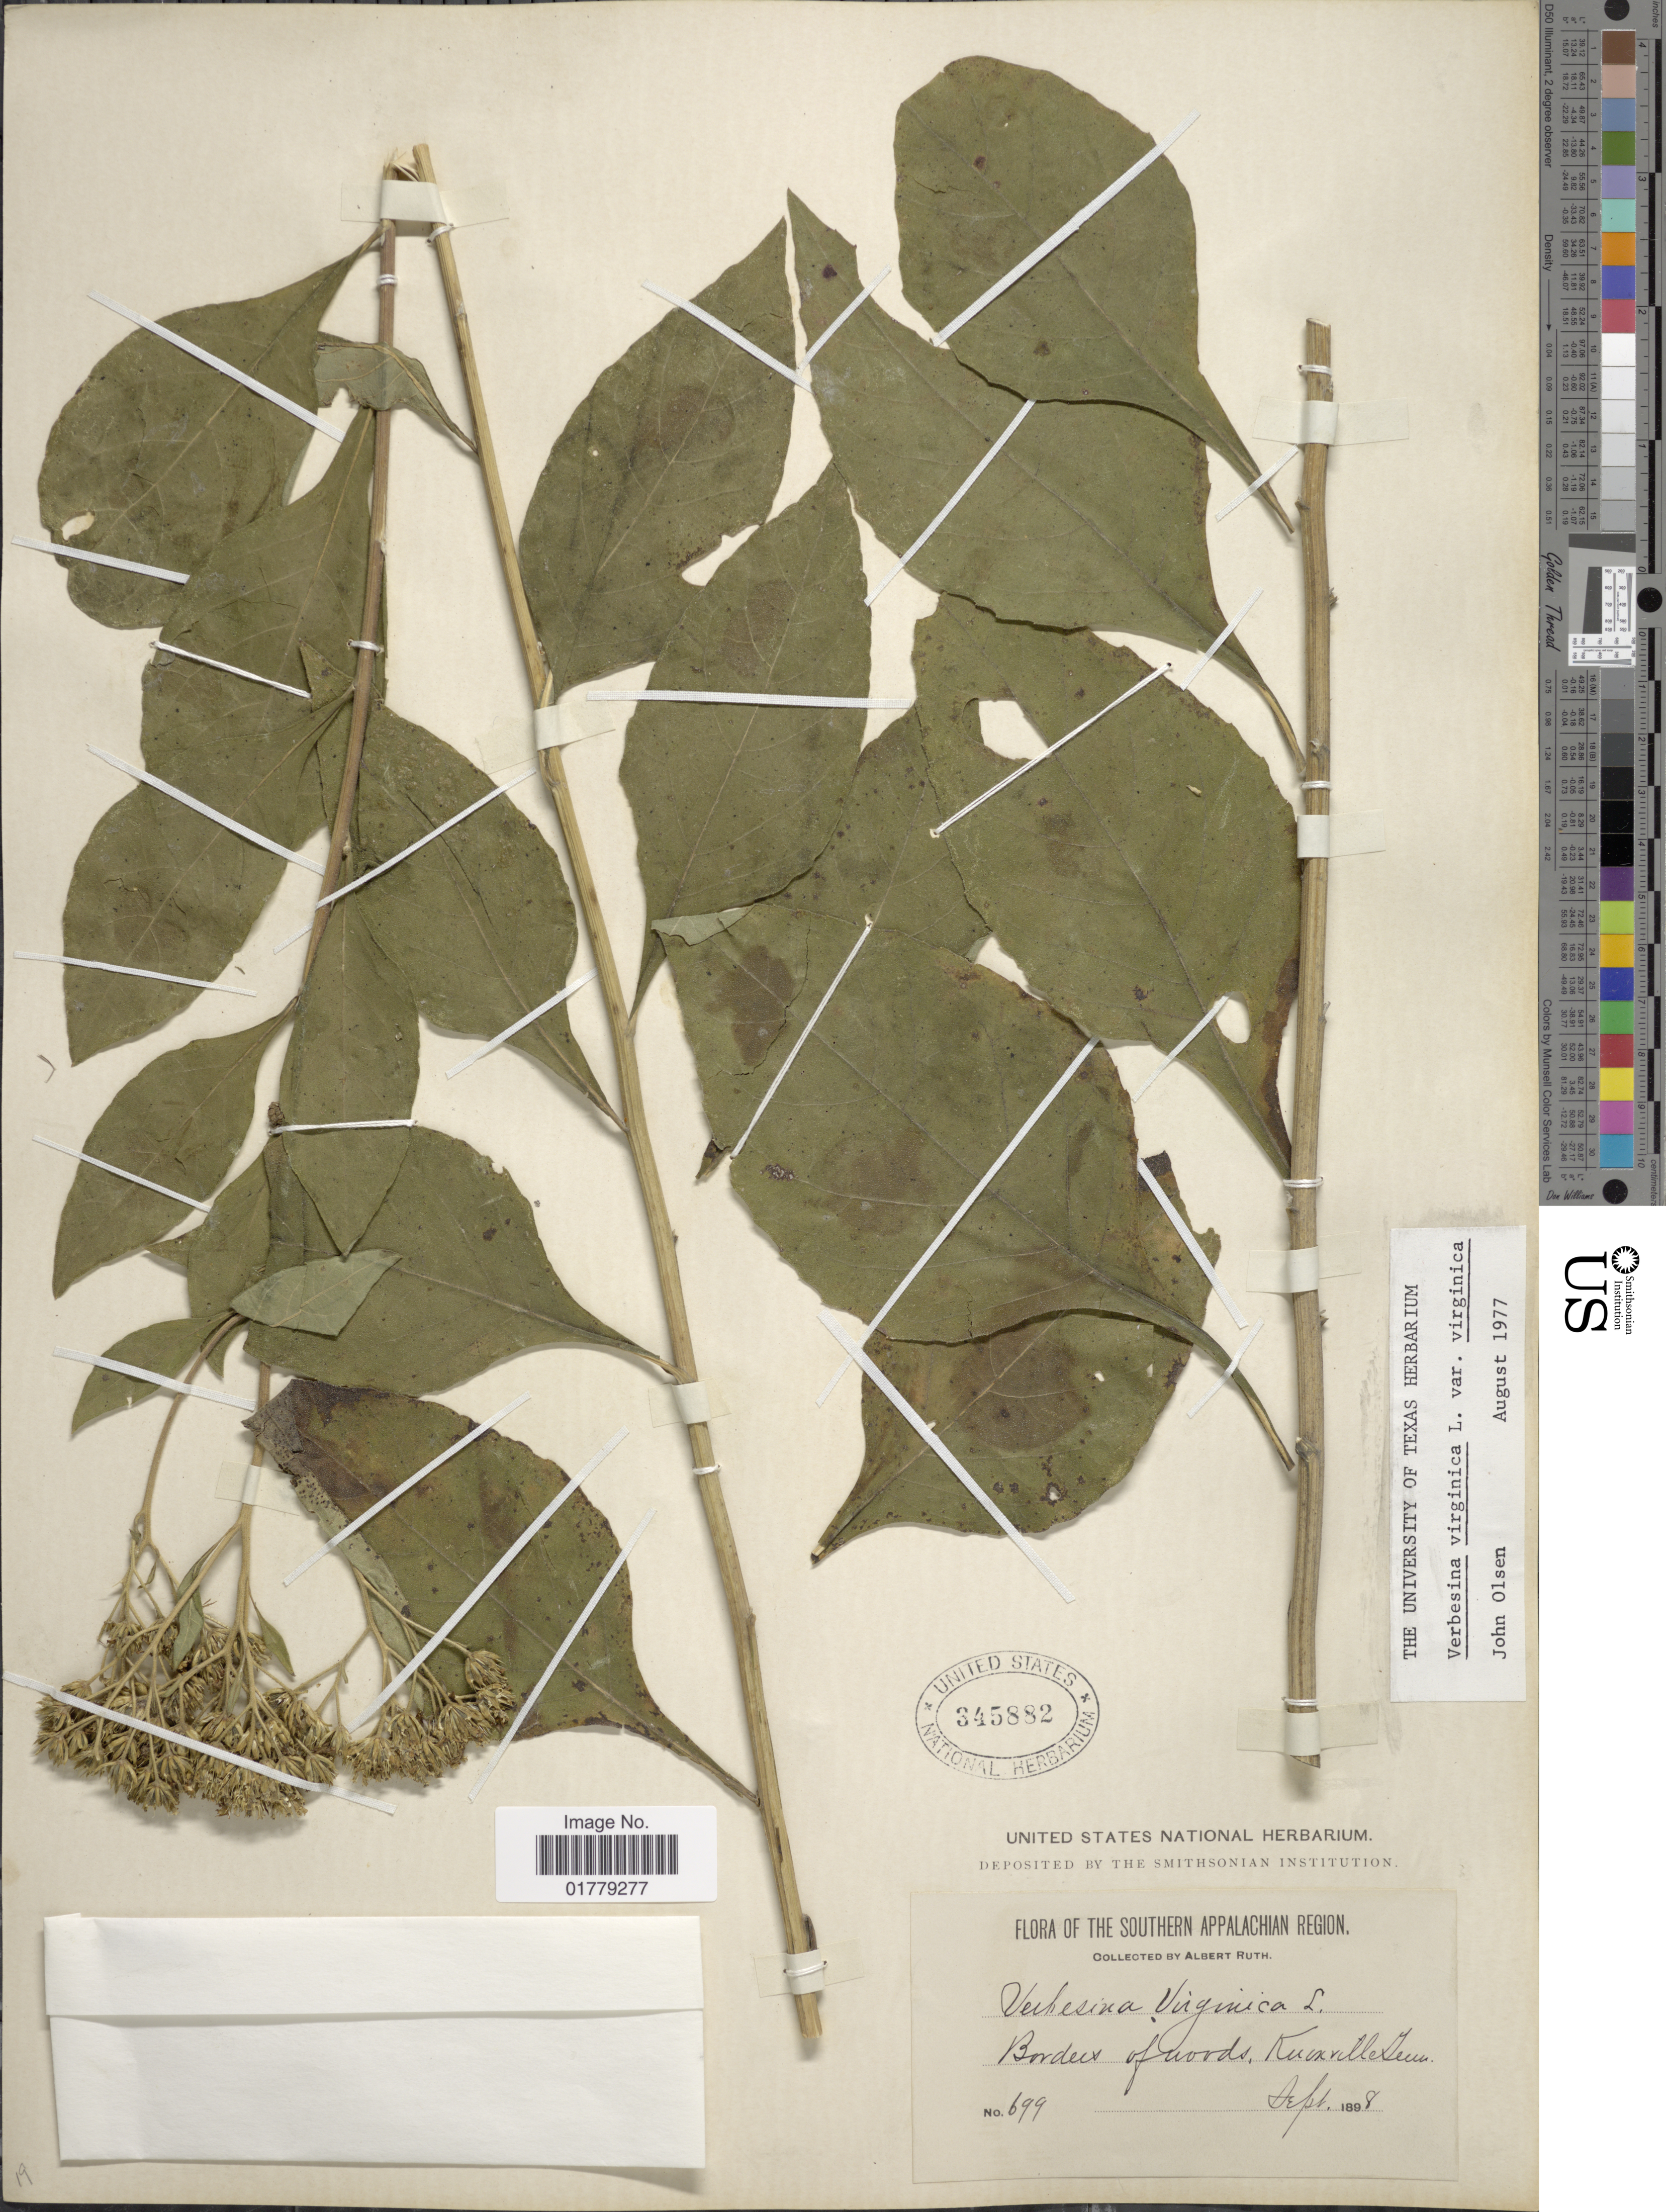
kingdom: Plantae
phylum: Tracheophyta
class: Magnoliopsida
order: Asterales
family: Asteraceae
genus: Verbesina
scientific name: Verbesina virginica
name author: L.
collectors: A. Ruth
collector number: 699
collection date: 1898-09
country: United States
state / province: Tennessee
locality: Southern Appalachian Region. Borders of woods. Knoxville, Tenn.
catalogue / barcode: US 345882